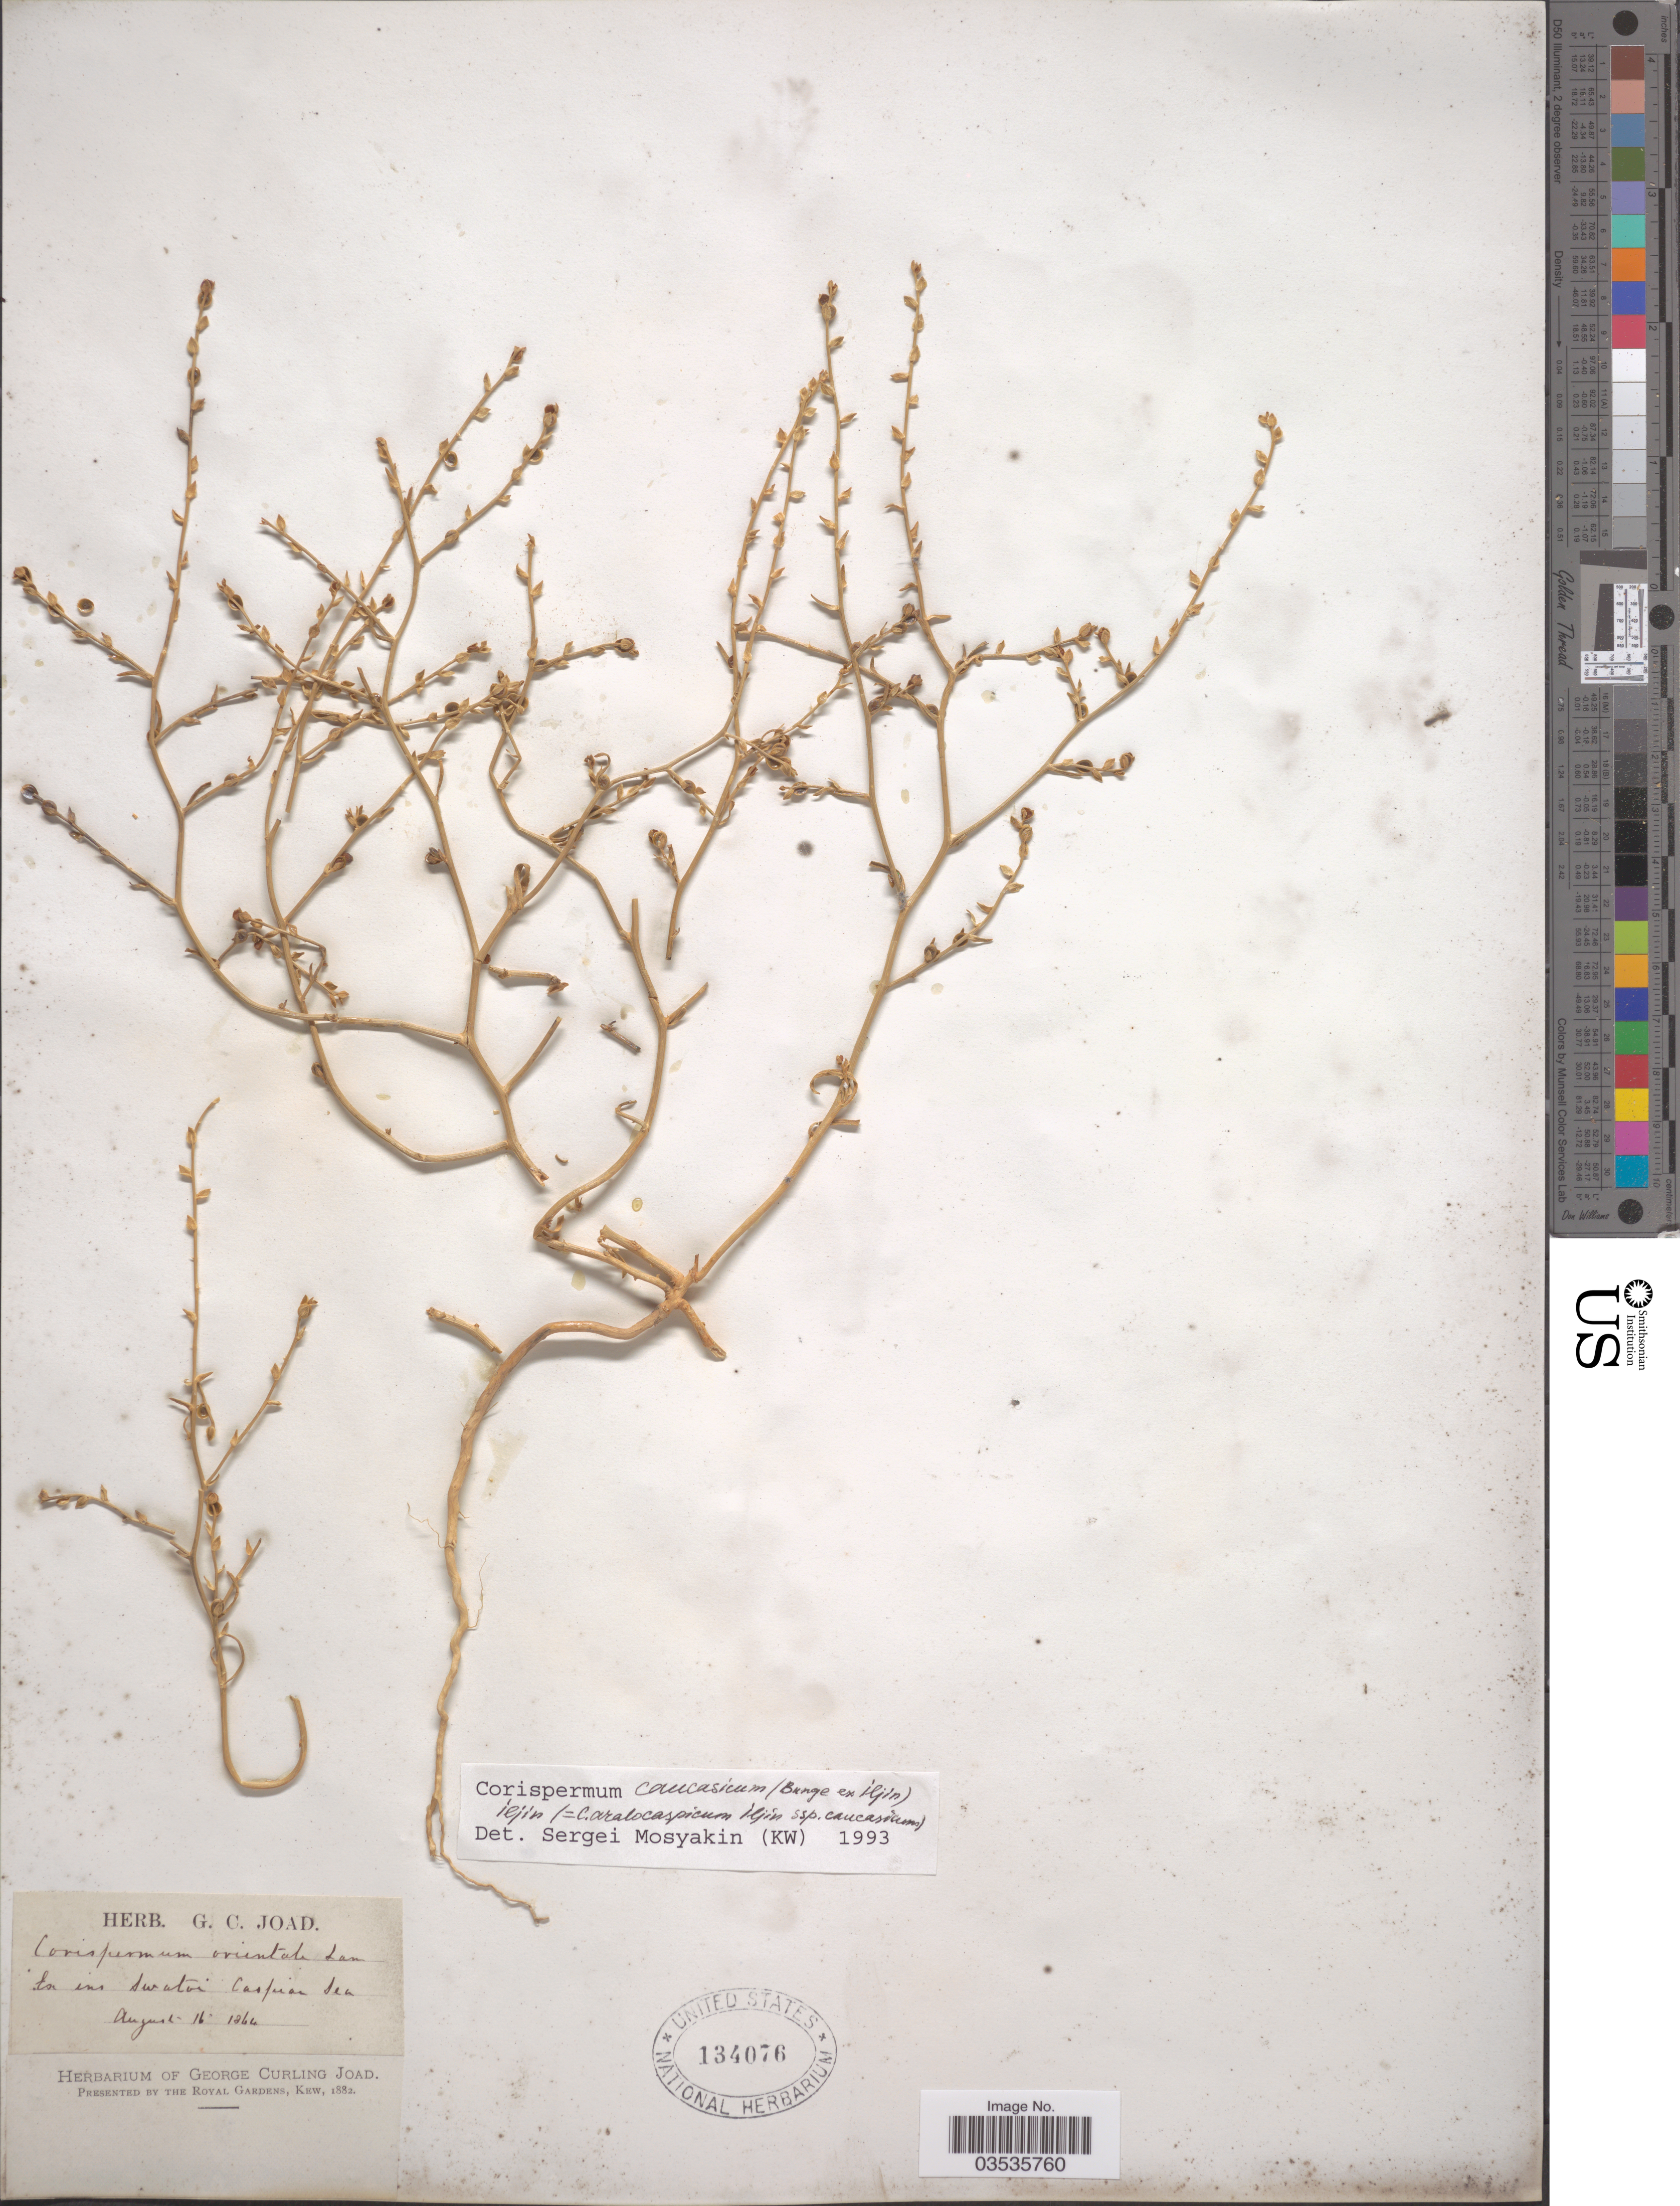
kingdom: Plantae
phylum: Tracheophyta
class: Magnoliopsida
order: Caryophyllales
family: Amaranthaceae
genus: Corispermum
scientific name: Corispermum aralo-caspicum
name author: Iljin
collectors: ex herb. George Curling Joad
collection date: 1864-08-16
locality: Ex ins swatoi Caspian Sea.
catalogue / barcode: US 134076